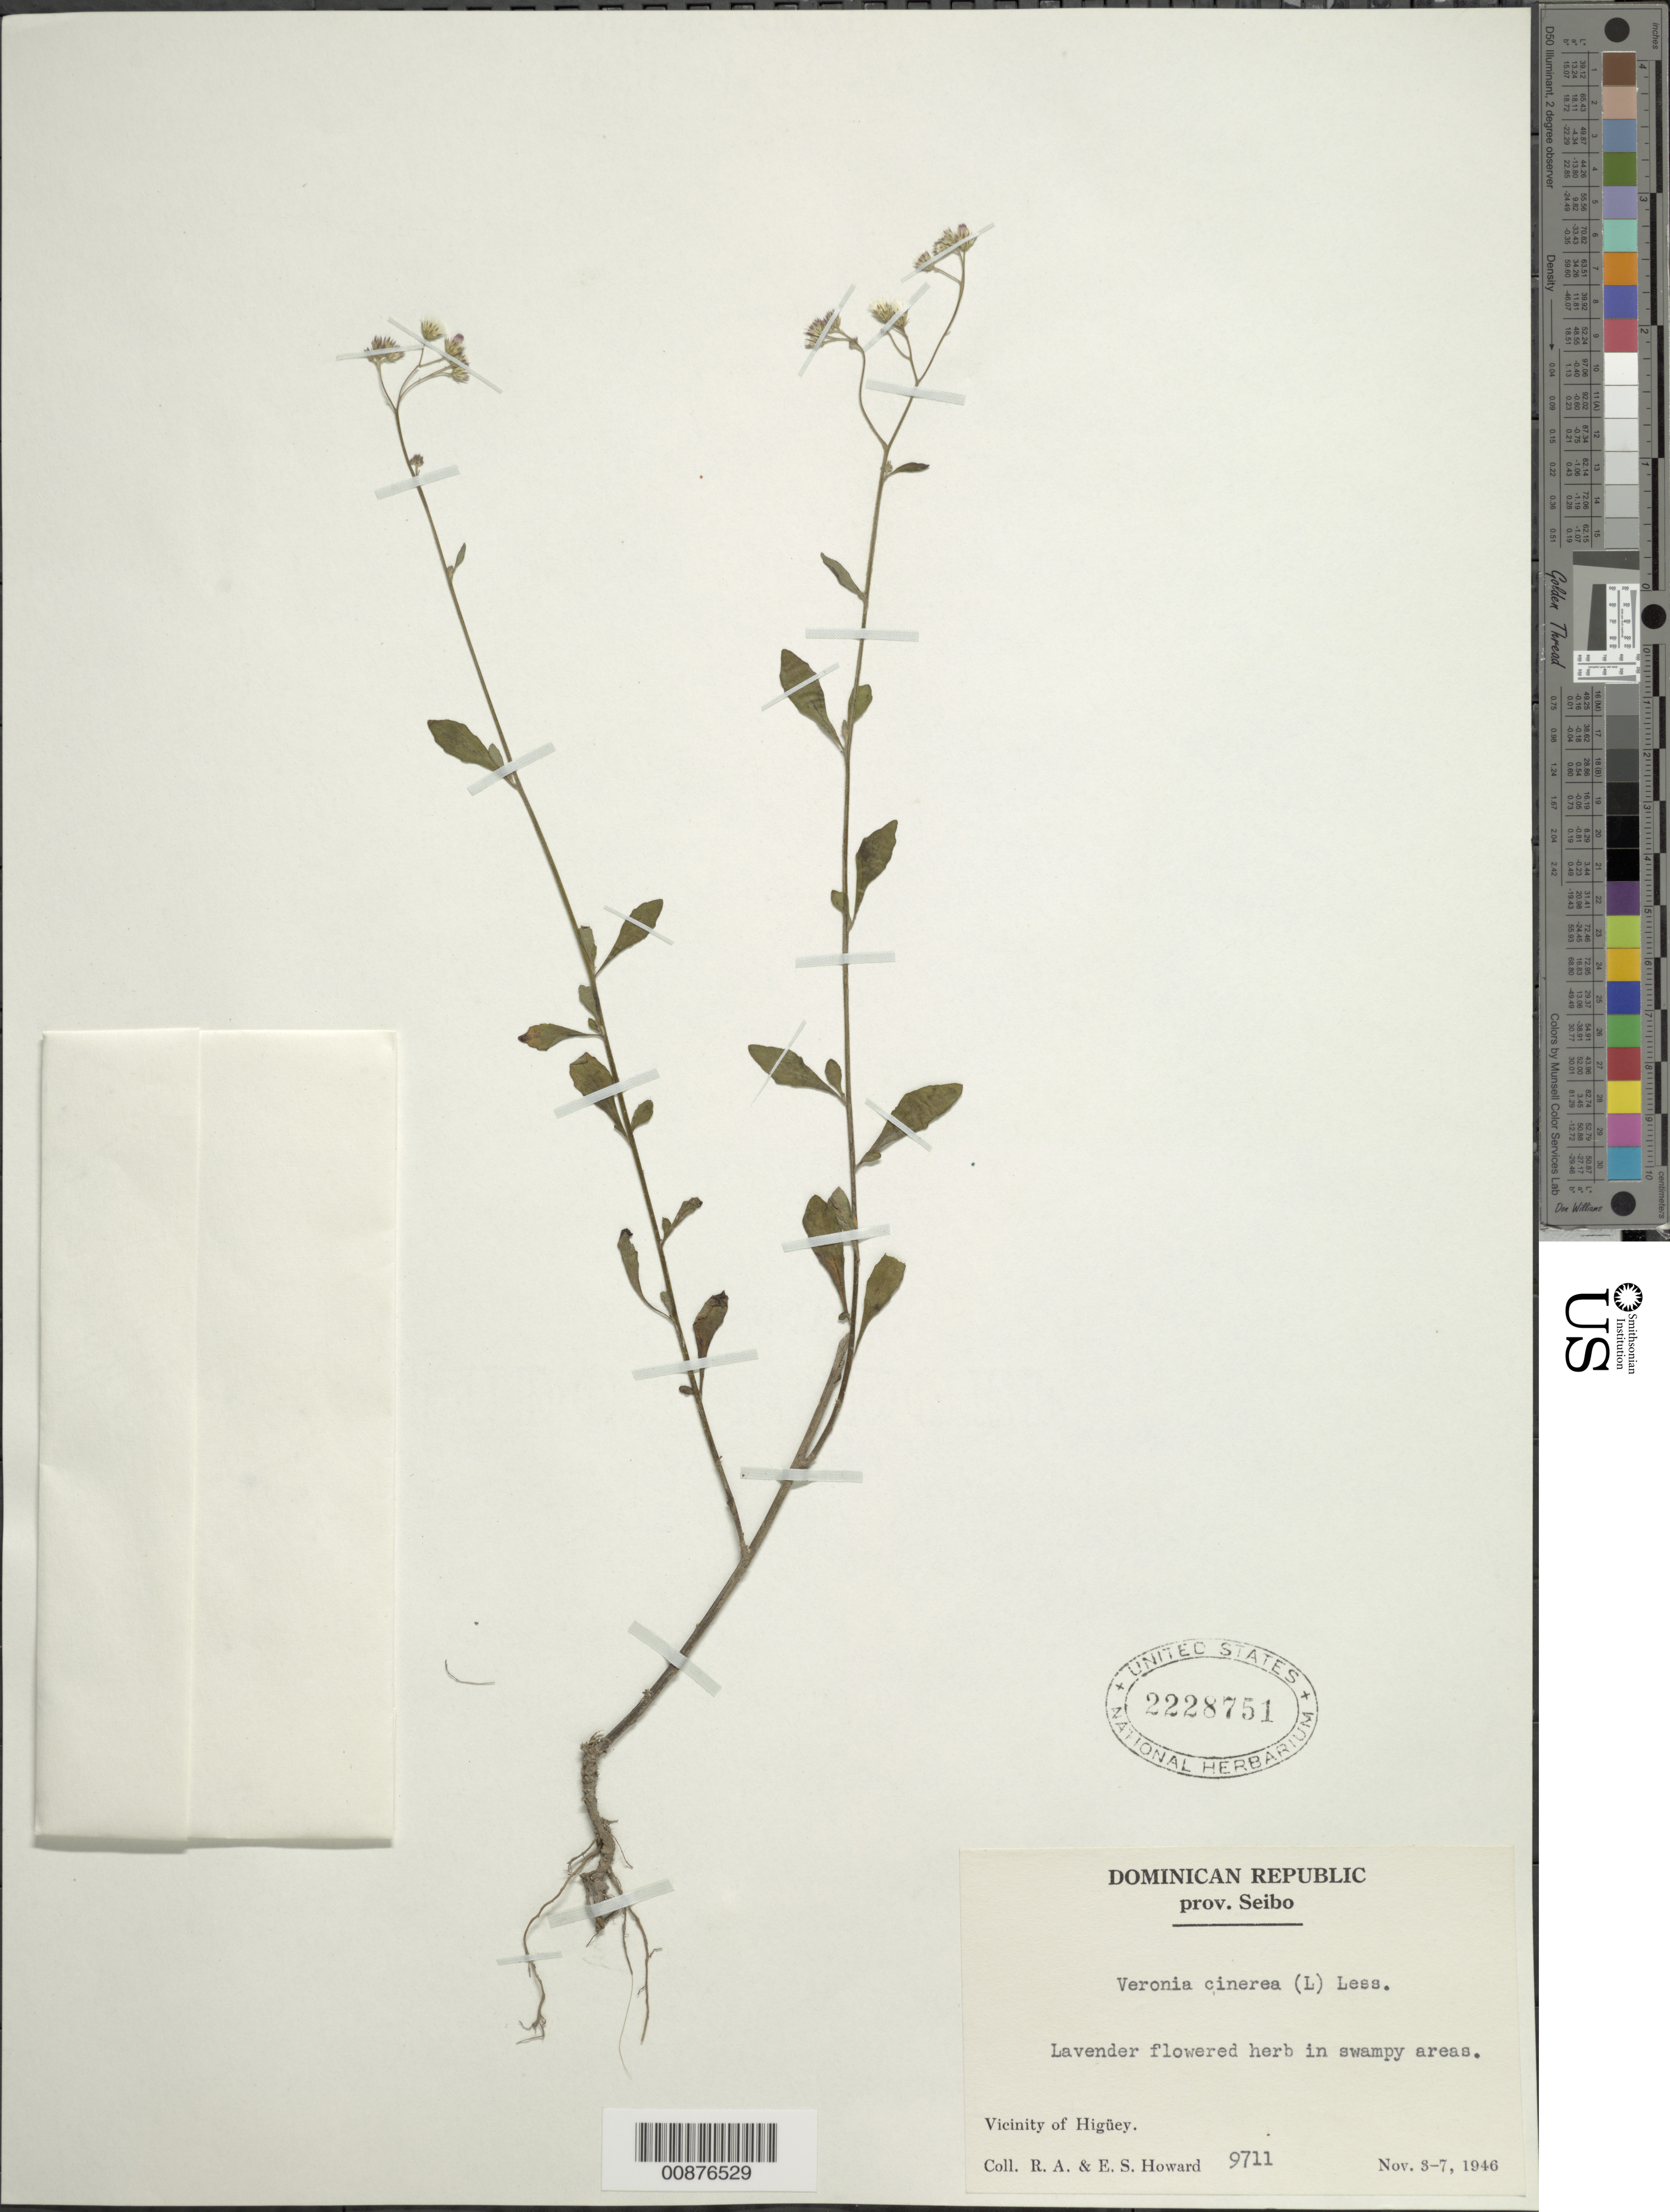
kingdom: Plantae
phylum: Tracheophyta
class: Magnoliopsida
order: Asterales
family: Asteraceae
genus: Cyanthillium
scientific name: Cyanthillium cinereum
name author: (L.) H. Rob.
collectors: R. A. Howard & E. S. Howard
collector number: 9711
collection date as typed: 03 Nov 1946 to 07 Nov 1946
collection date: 1946-11-03/1946-11-07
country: Dominican Republic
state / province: El Seibo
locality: Vicinity of Higüey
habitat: In swampy areas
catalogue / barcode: US 2228751